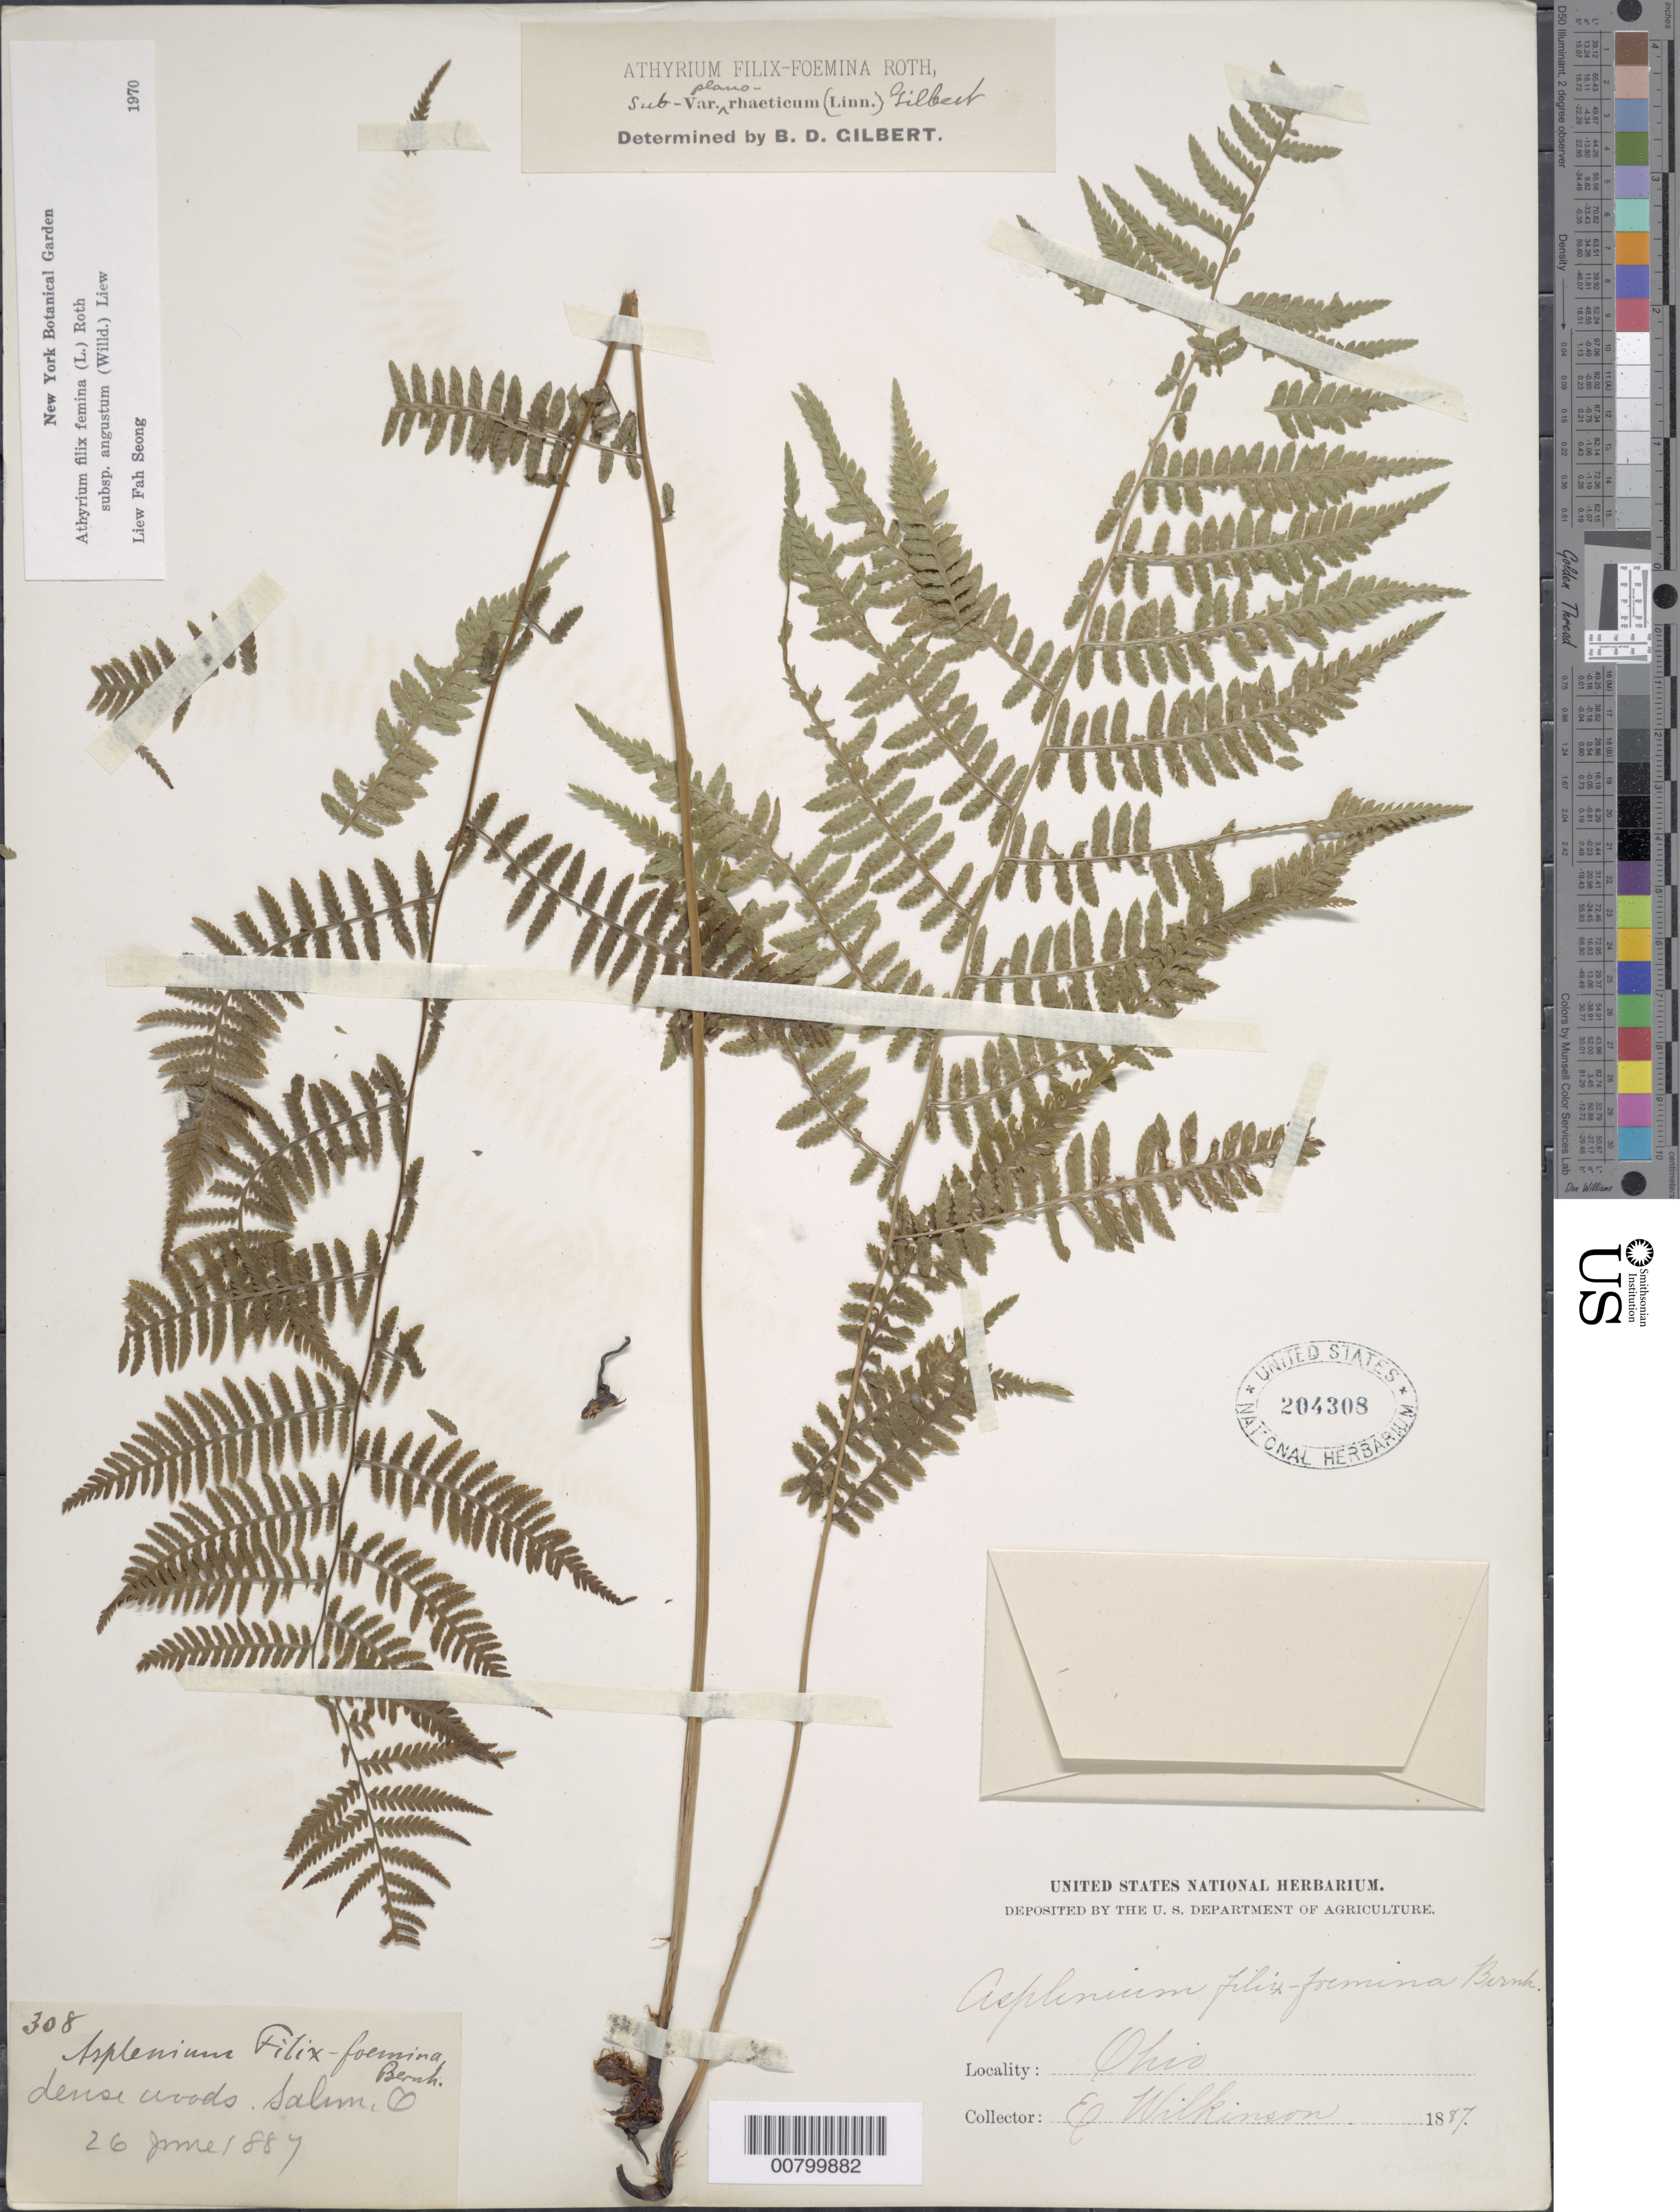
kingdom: Plantae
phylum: Tracheophyta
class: Polypodiopsida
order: Polypodiales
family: Athyriaceae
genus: Athyrium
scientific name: Athyrium filix-femina subsp. angustatum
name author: (Willd.) R.T. Clausen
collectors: E. Wilkinson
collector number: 308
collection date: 1887-06-26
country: United States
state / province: Ohio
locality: Salim, O.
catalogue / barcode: US 204308